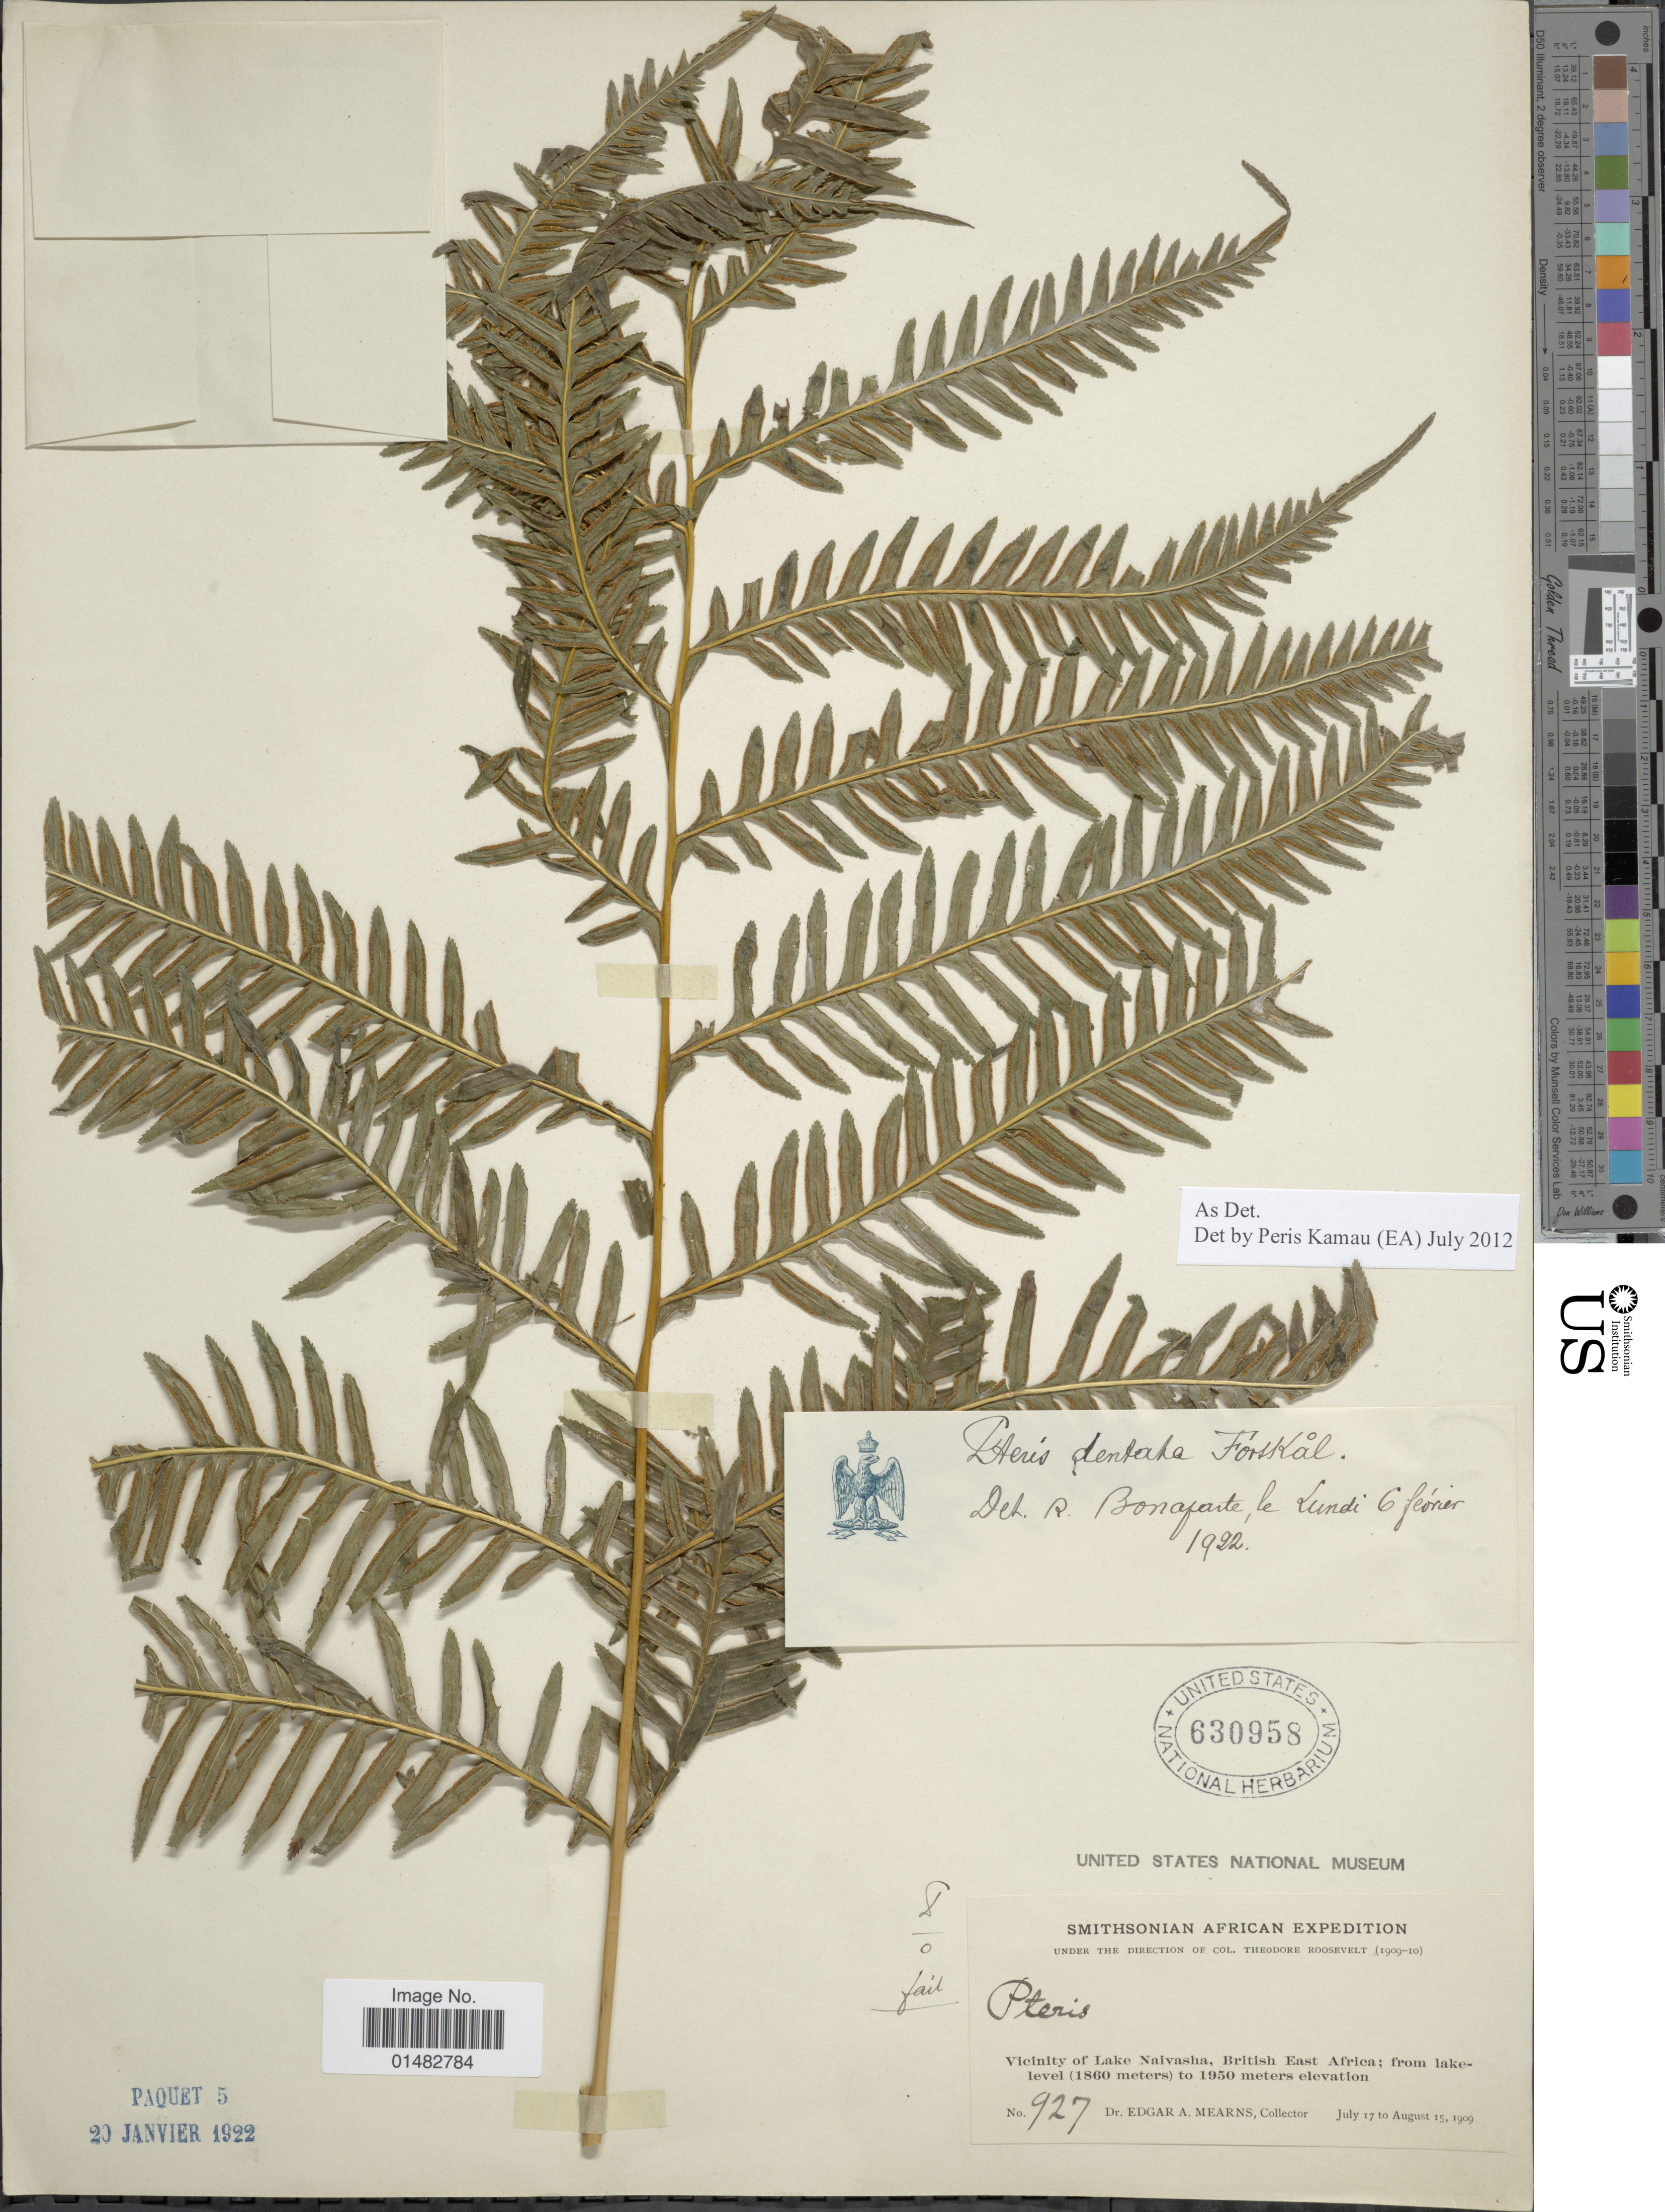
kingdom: Plantae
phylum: Tracheophyta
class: Polypodiopsida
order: Polypodiales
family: Pteridaceae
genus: Pteris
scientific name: Pteris dentata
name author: Forssk.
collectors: E. A. Mearns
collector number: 927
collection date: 1909-07-17/1909-08-15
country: Kenya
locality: Vicinity of Lake Naivasha, British East Africa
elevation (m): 1860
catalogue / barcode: US 630958